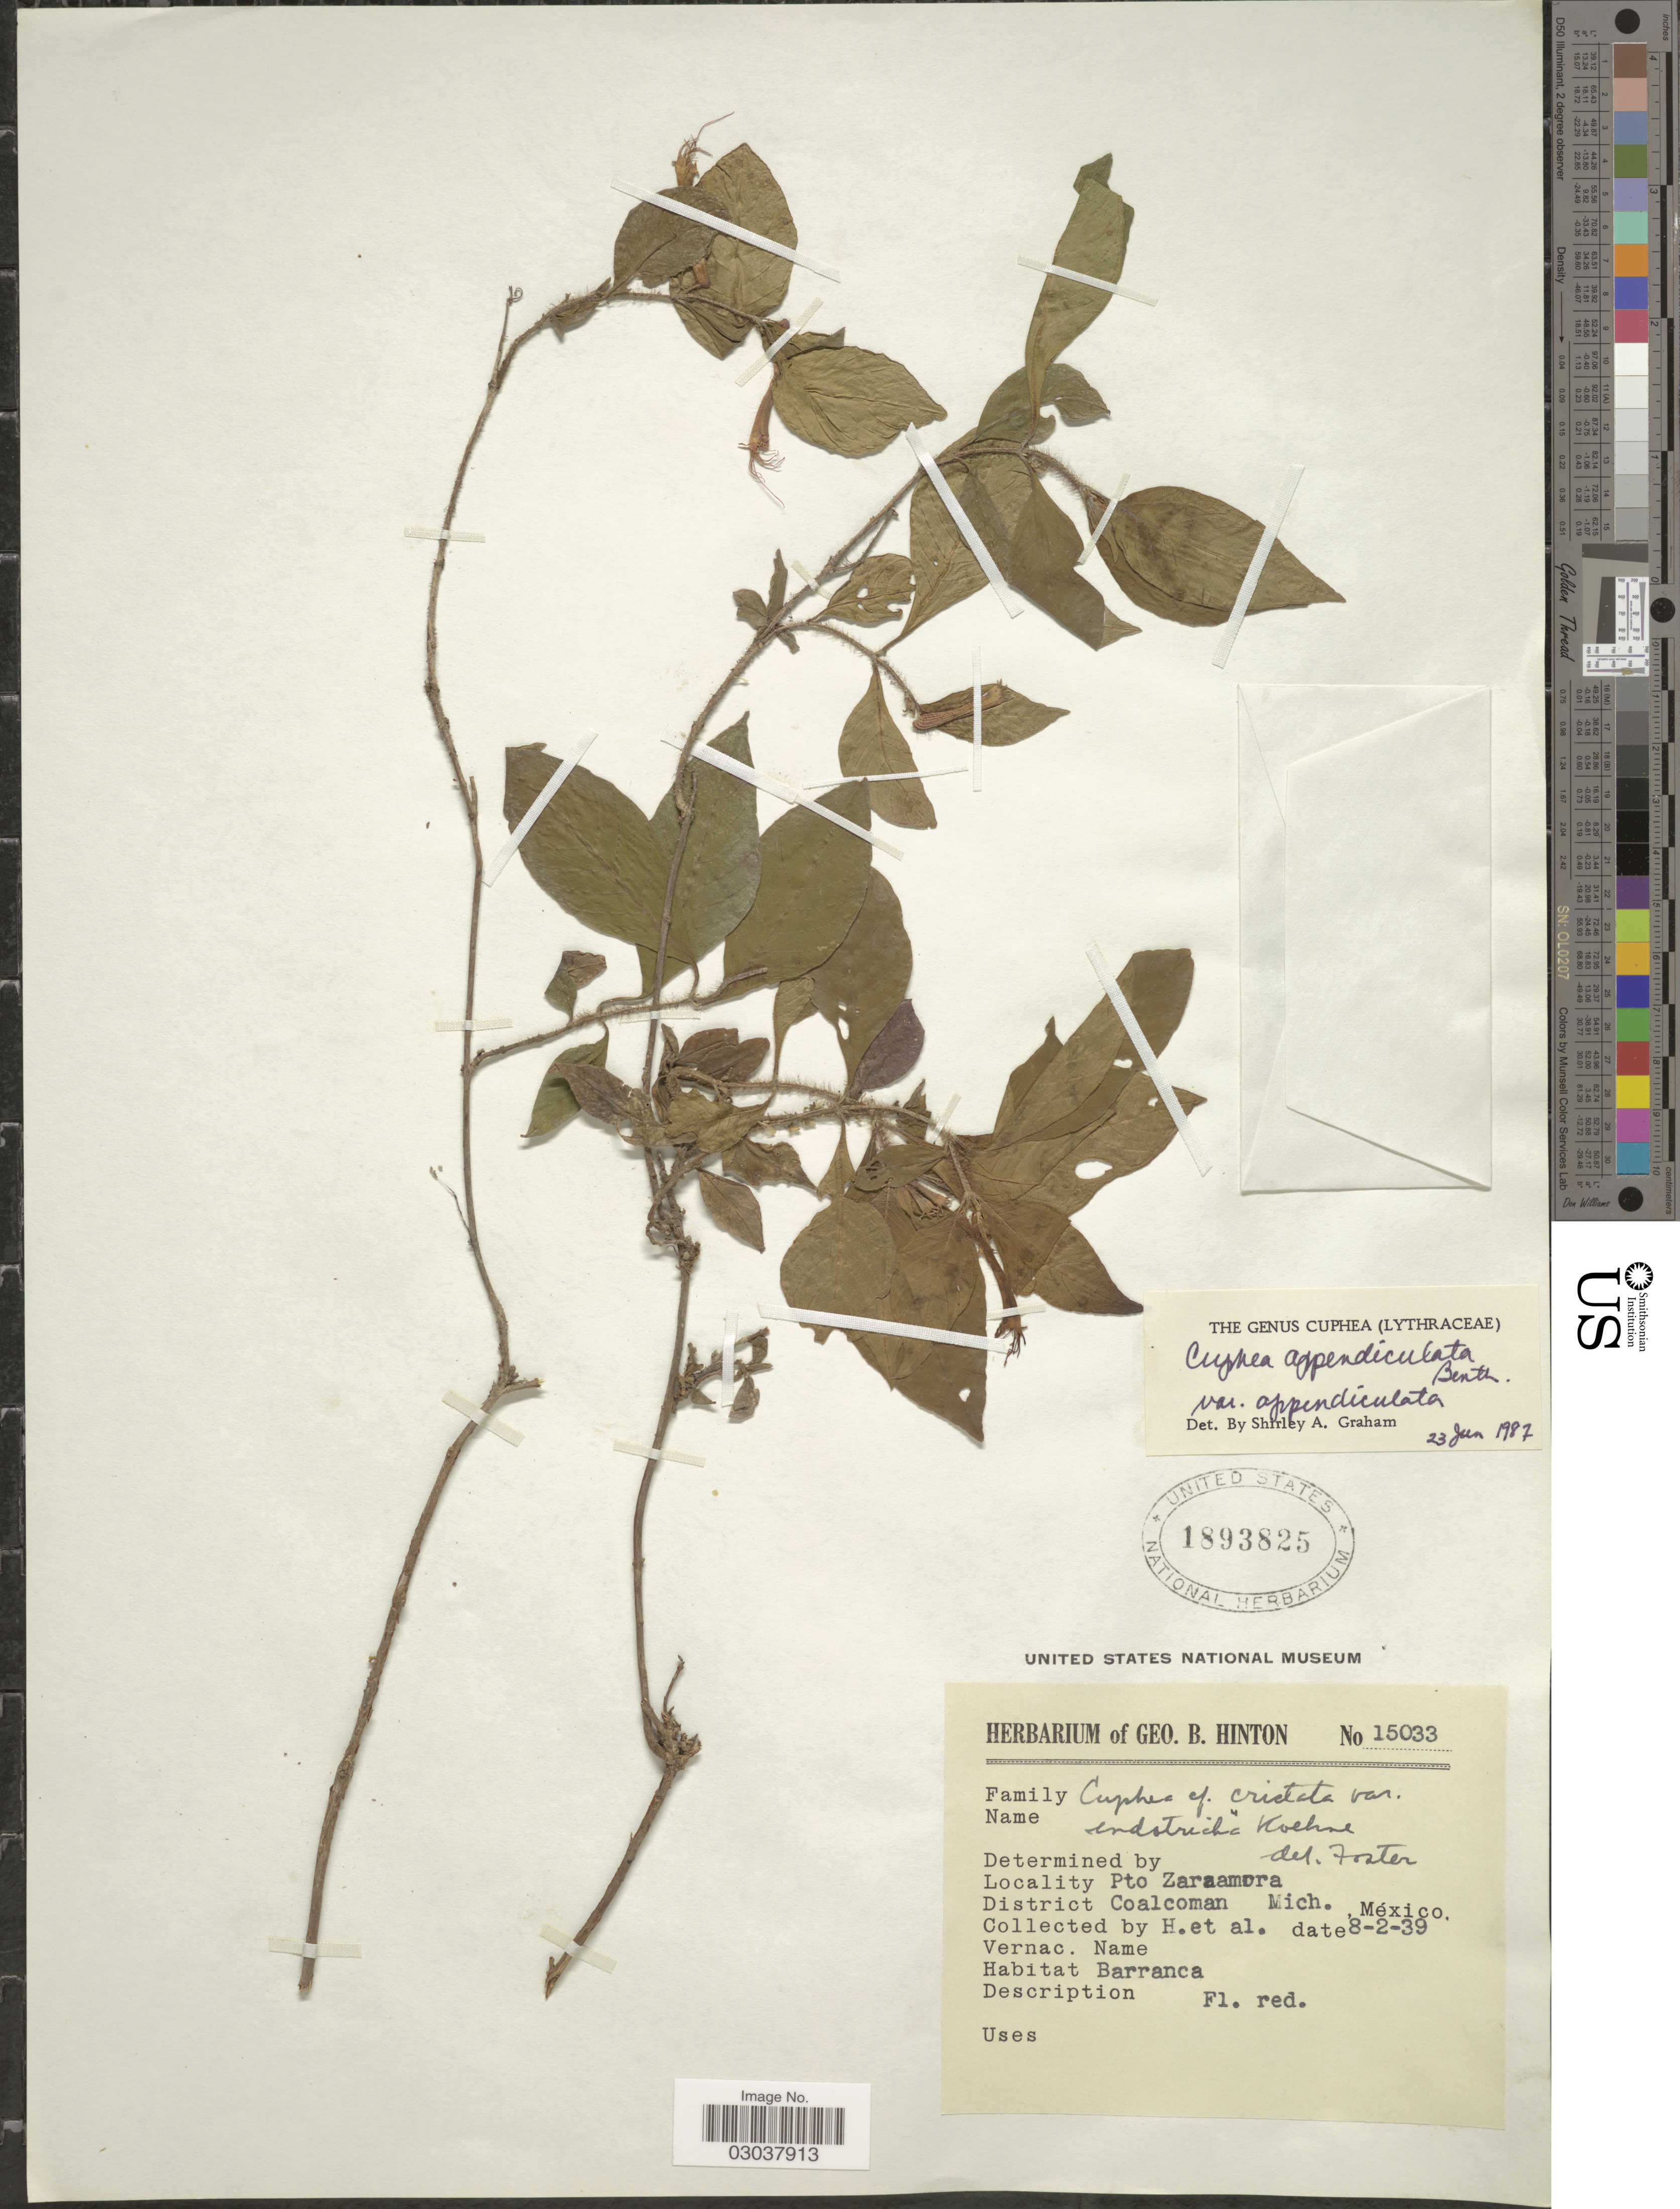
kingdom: Plantae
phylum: Tracheophyta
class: Magnoliopsida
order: Myrtales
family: Lythraceae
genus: Cuphea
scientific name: Cuphea appendiculata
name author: Benth.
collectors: G. B. Hinton & et al.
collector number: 15033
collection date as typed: Transcribed d/m/y: 8/2/39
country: Mexico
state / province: Michoacán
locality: Pto Zarzamora. District Coalcoman Mich.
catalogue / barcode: US 1893825